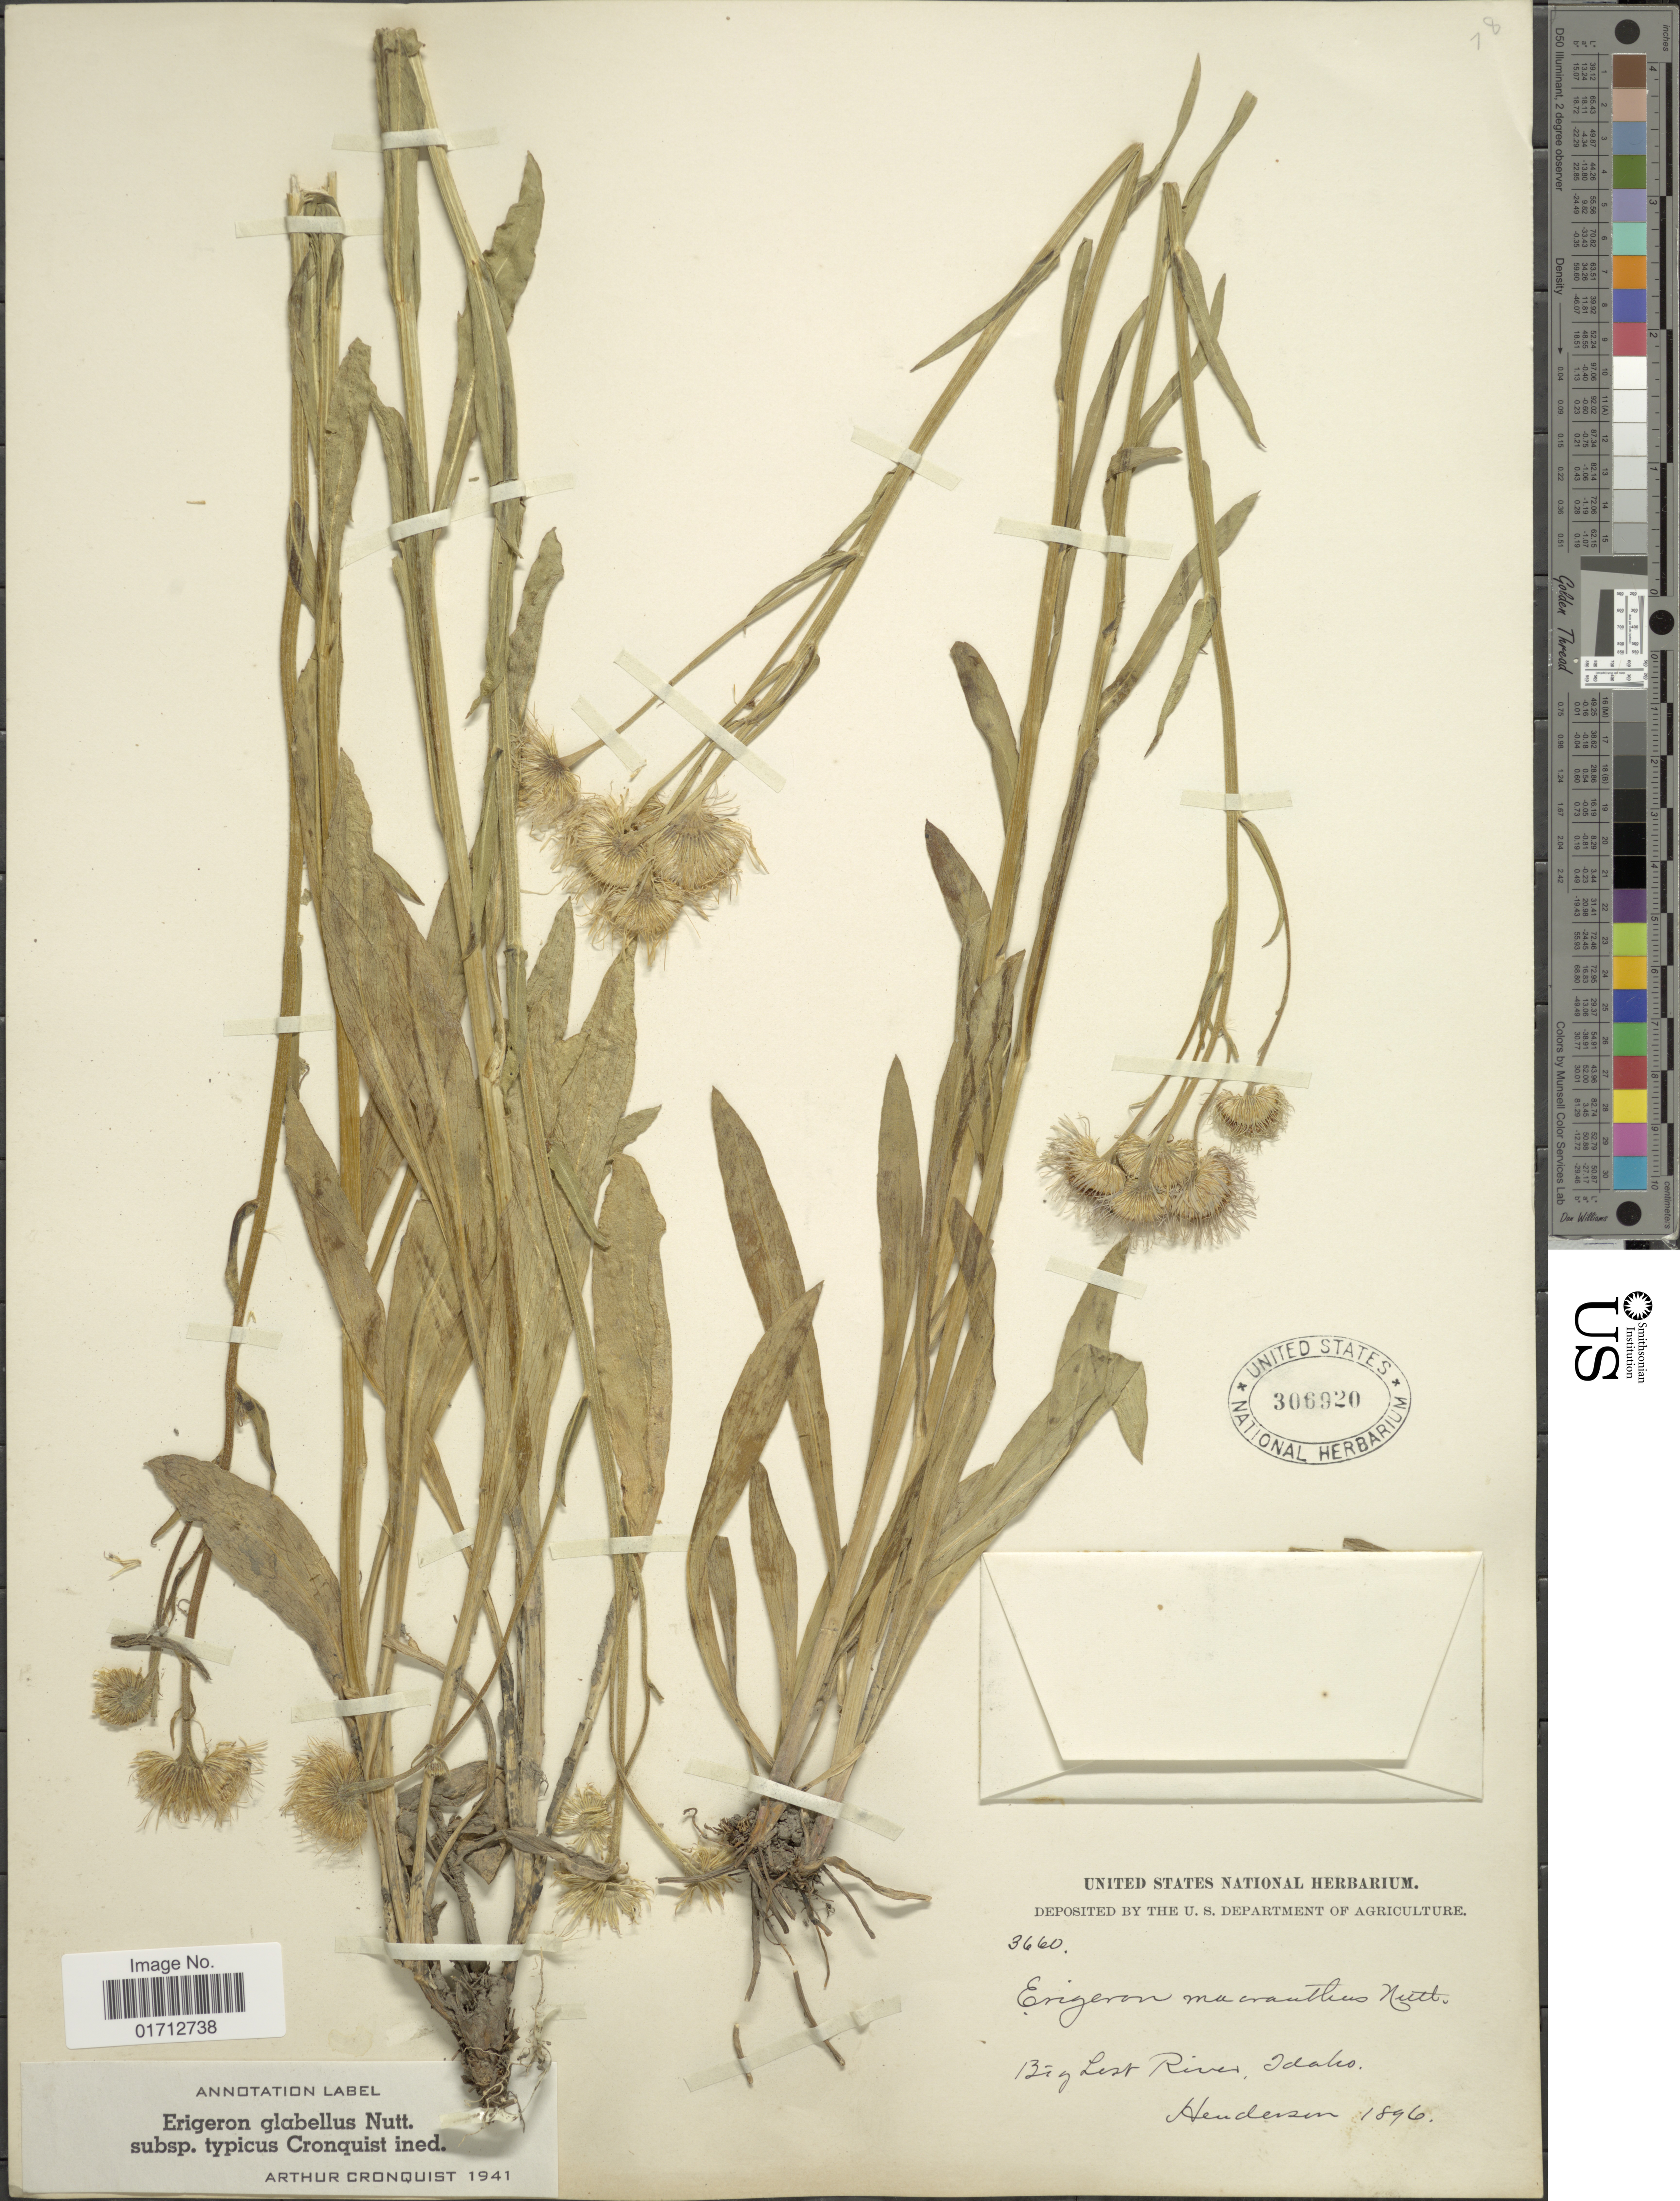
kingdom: Plantae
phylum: Tracheophyta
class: Magnoliopsida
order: Asterales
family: Asteraceae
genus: Erigeron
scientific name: Erigeron glabellus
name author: Nutt.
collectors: -. Henderson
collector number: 3660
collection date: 1896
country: United States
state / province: Idaho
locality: Big Lost River.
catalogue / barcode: US 306920